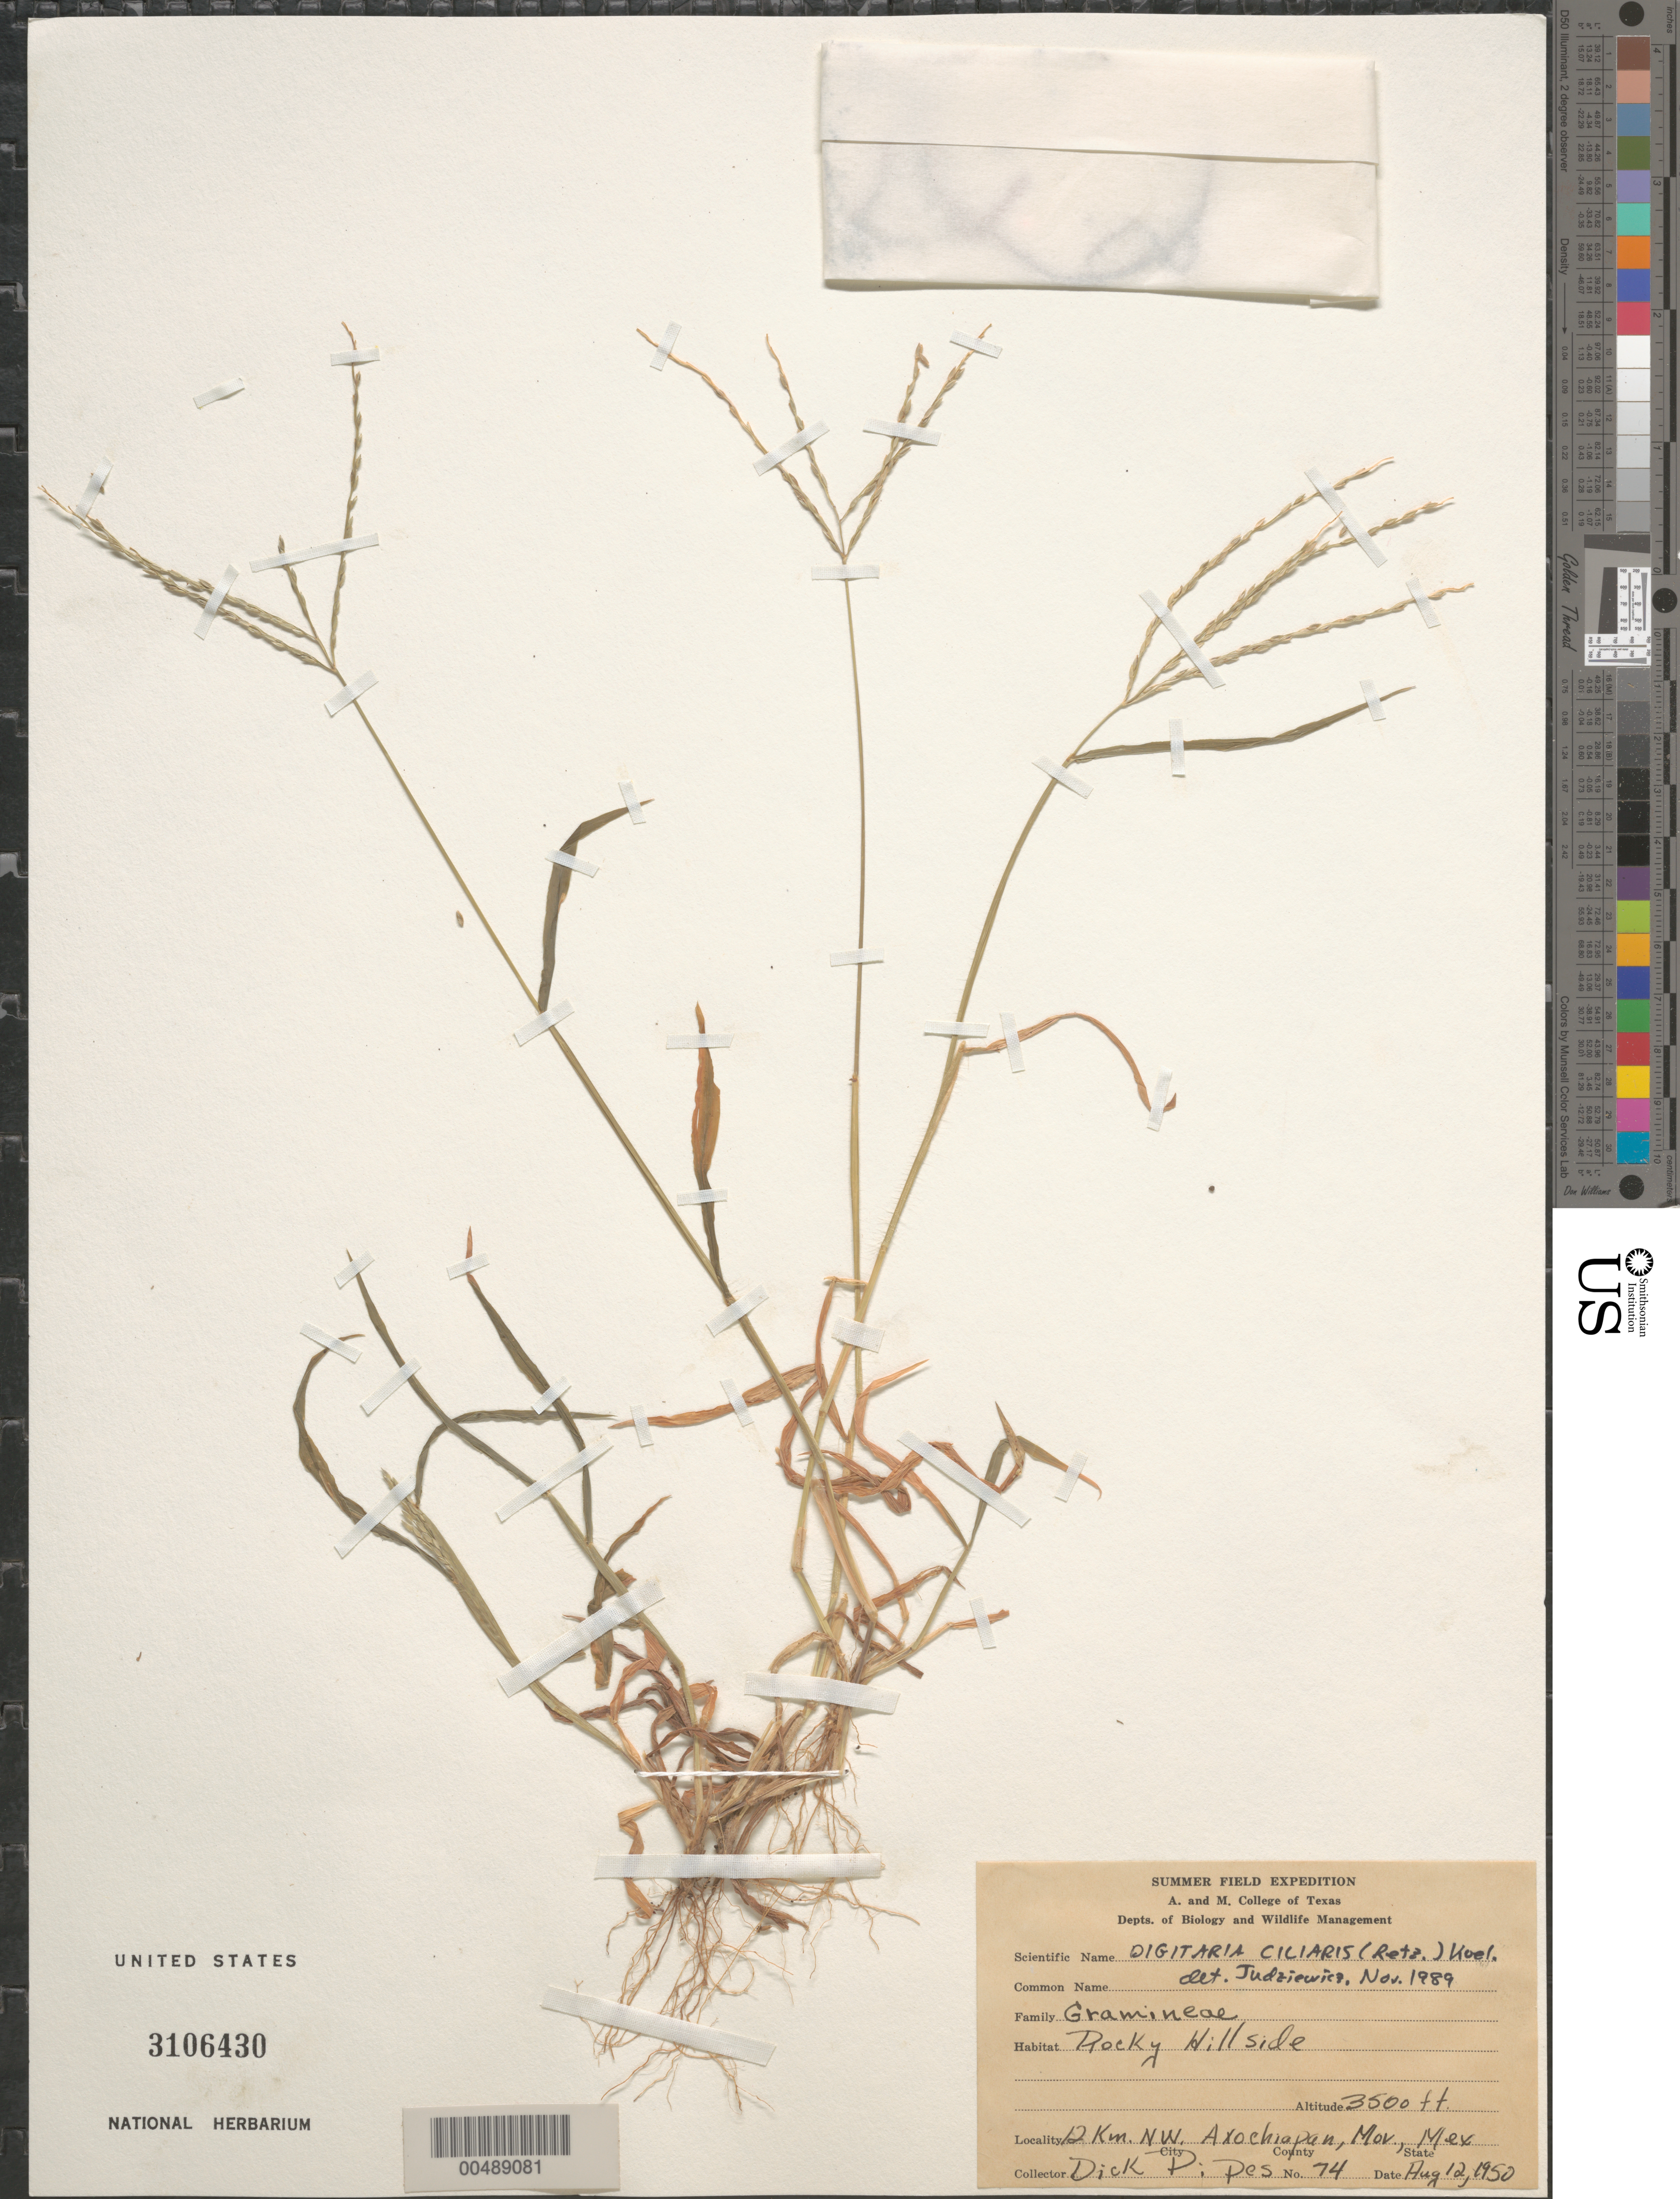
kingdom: Plantae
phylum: Tracheophyta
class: Liliopsida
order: Poales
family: Poaceae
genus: Digitaria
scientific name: Digitaria ciliaris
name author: (Retz.) Koeler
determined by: Judziewicz, E. J.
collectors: D. Pipes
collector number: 74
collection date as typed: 12 Aug 1950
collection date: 1950-08-12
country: Mexico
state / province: Morelos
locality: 12 km NW, Axochiapan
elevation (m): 1067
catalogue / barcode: US 3106430